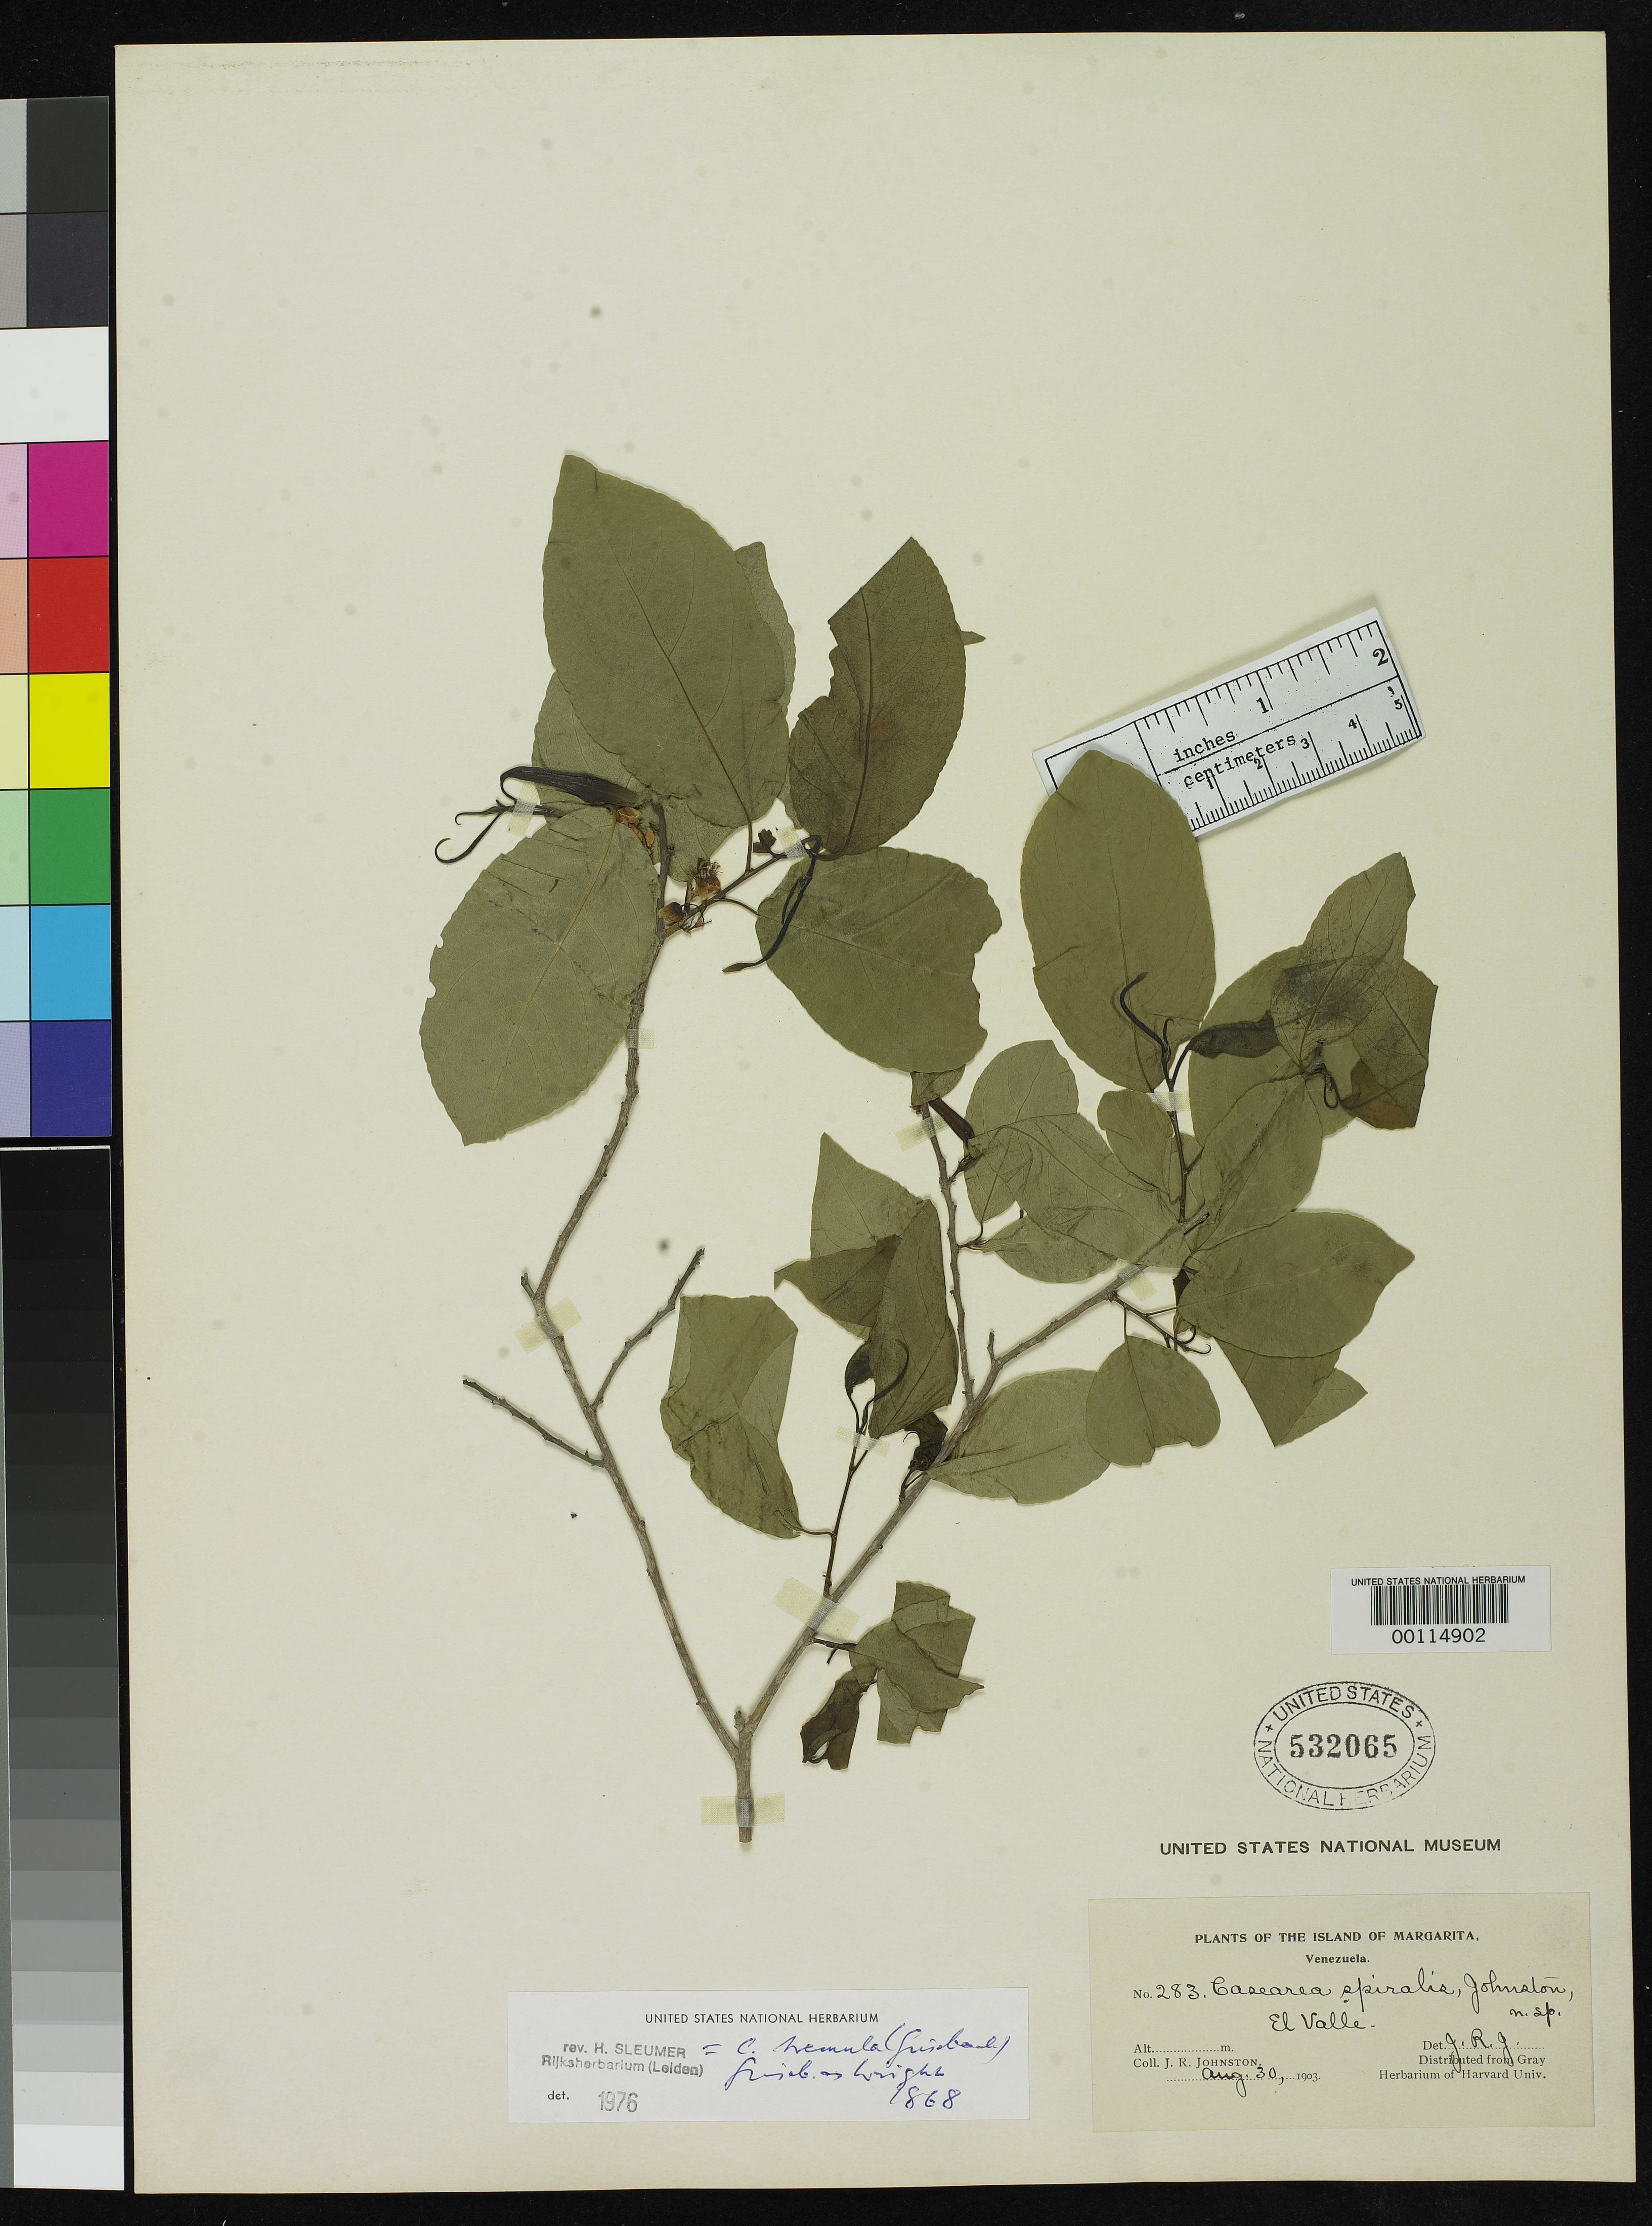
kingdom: Plantae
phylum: Tracheophyta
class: Magnoliopsida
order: Malpighiales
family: Salicaceae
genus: Casearia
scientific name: Casearia spiralis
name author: J.R. Johnst.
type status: Isotype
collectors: J. Johnston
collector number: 283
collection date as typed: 30 Aug 1903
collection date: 1903-08-30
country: Venezuela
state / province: Nueva Esparta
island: Margarita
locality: El Valle.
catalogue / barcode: US 532065